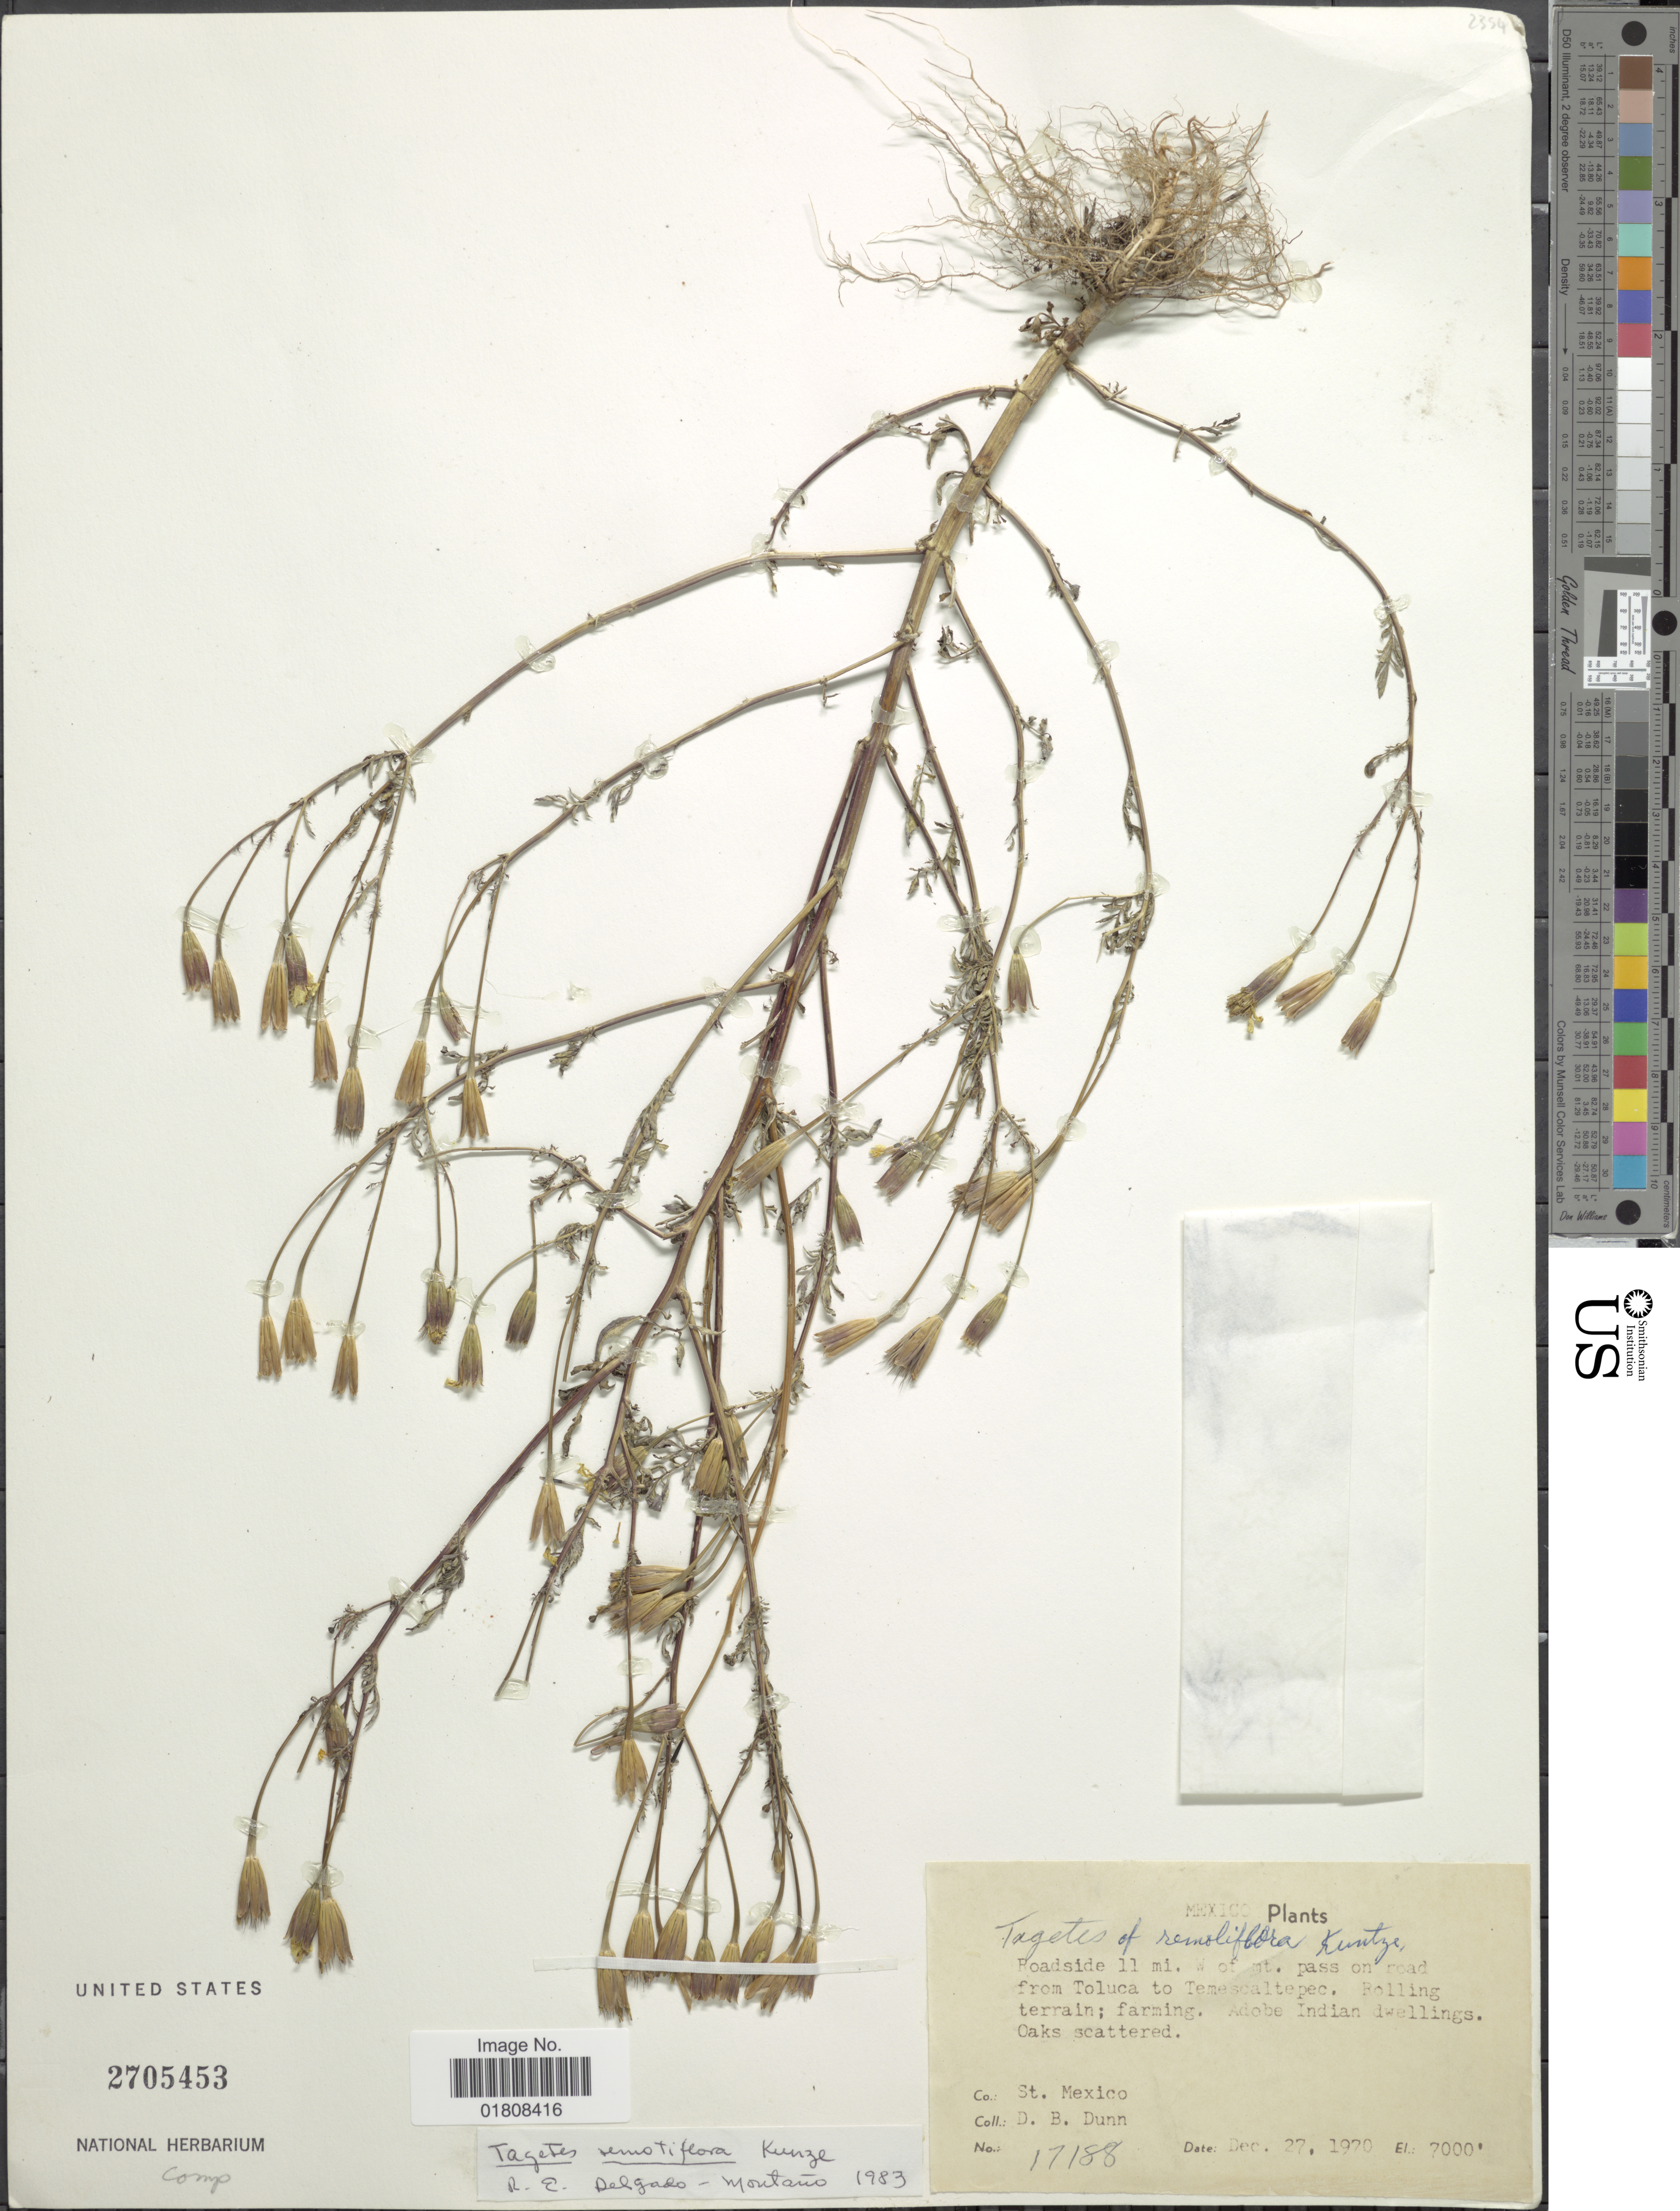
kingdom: Plantae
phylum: Tracheophyta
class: Magnoliopsida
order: Asterales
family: Asteraceae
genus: Tagetes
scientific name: Tagetes remotiflora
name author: Kunze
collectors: D. B. Dunn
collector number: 17188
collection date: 1970-12-27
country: Mexico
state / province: México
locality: Roadside 11 mi W of Mt. Pass on road from Toluca to Temescaltepec, St. Mexico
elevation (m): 2134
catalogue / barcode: US 2705453